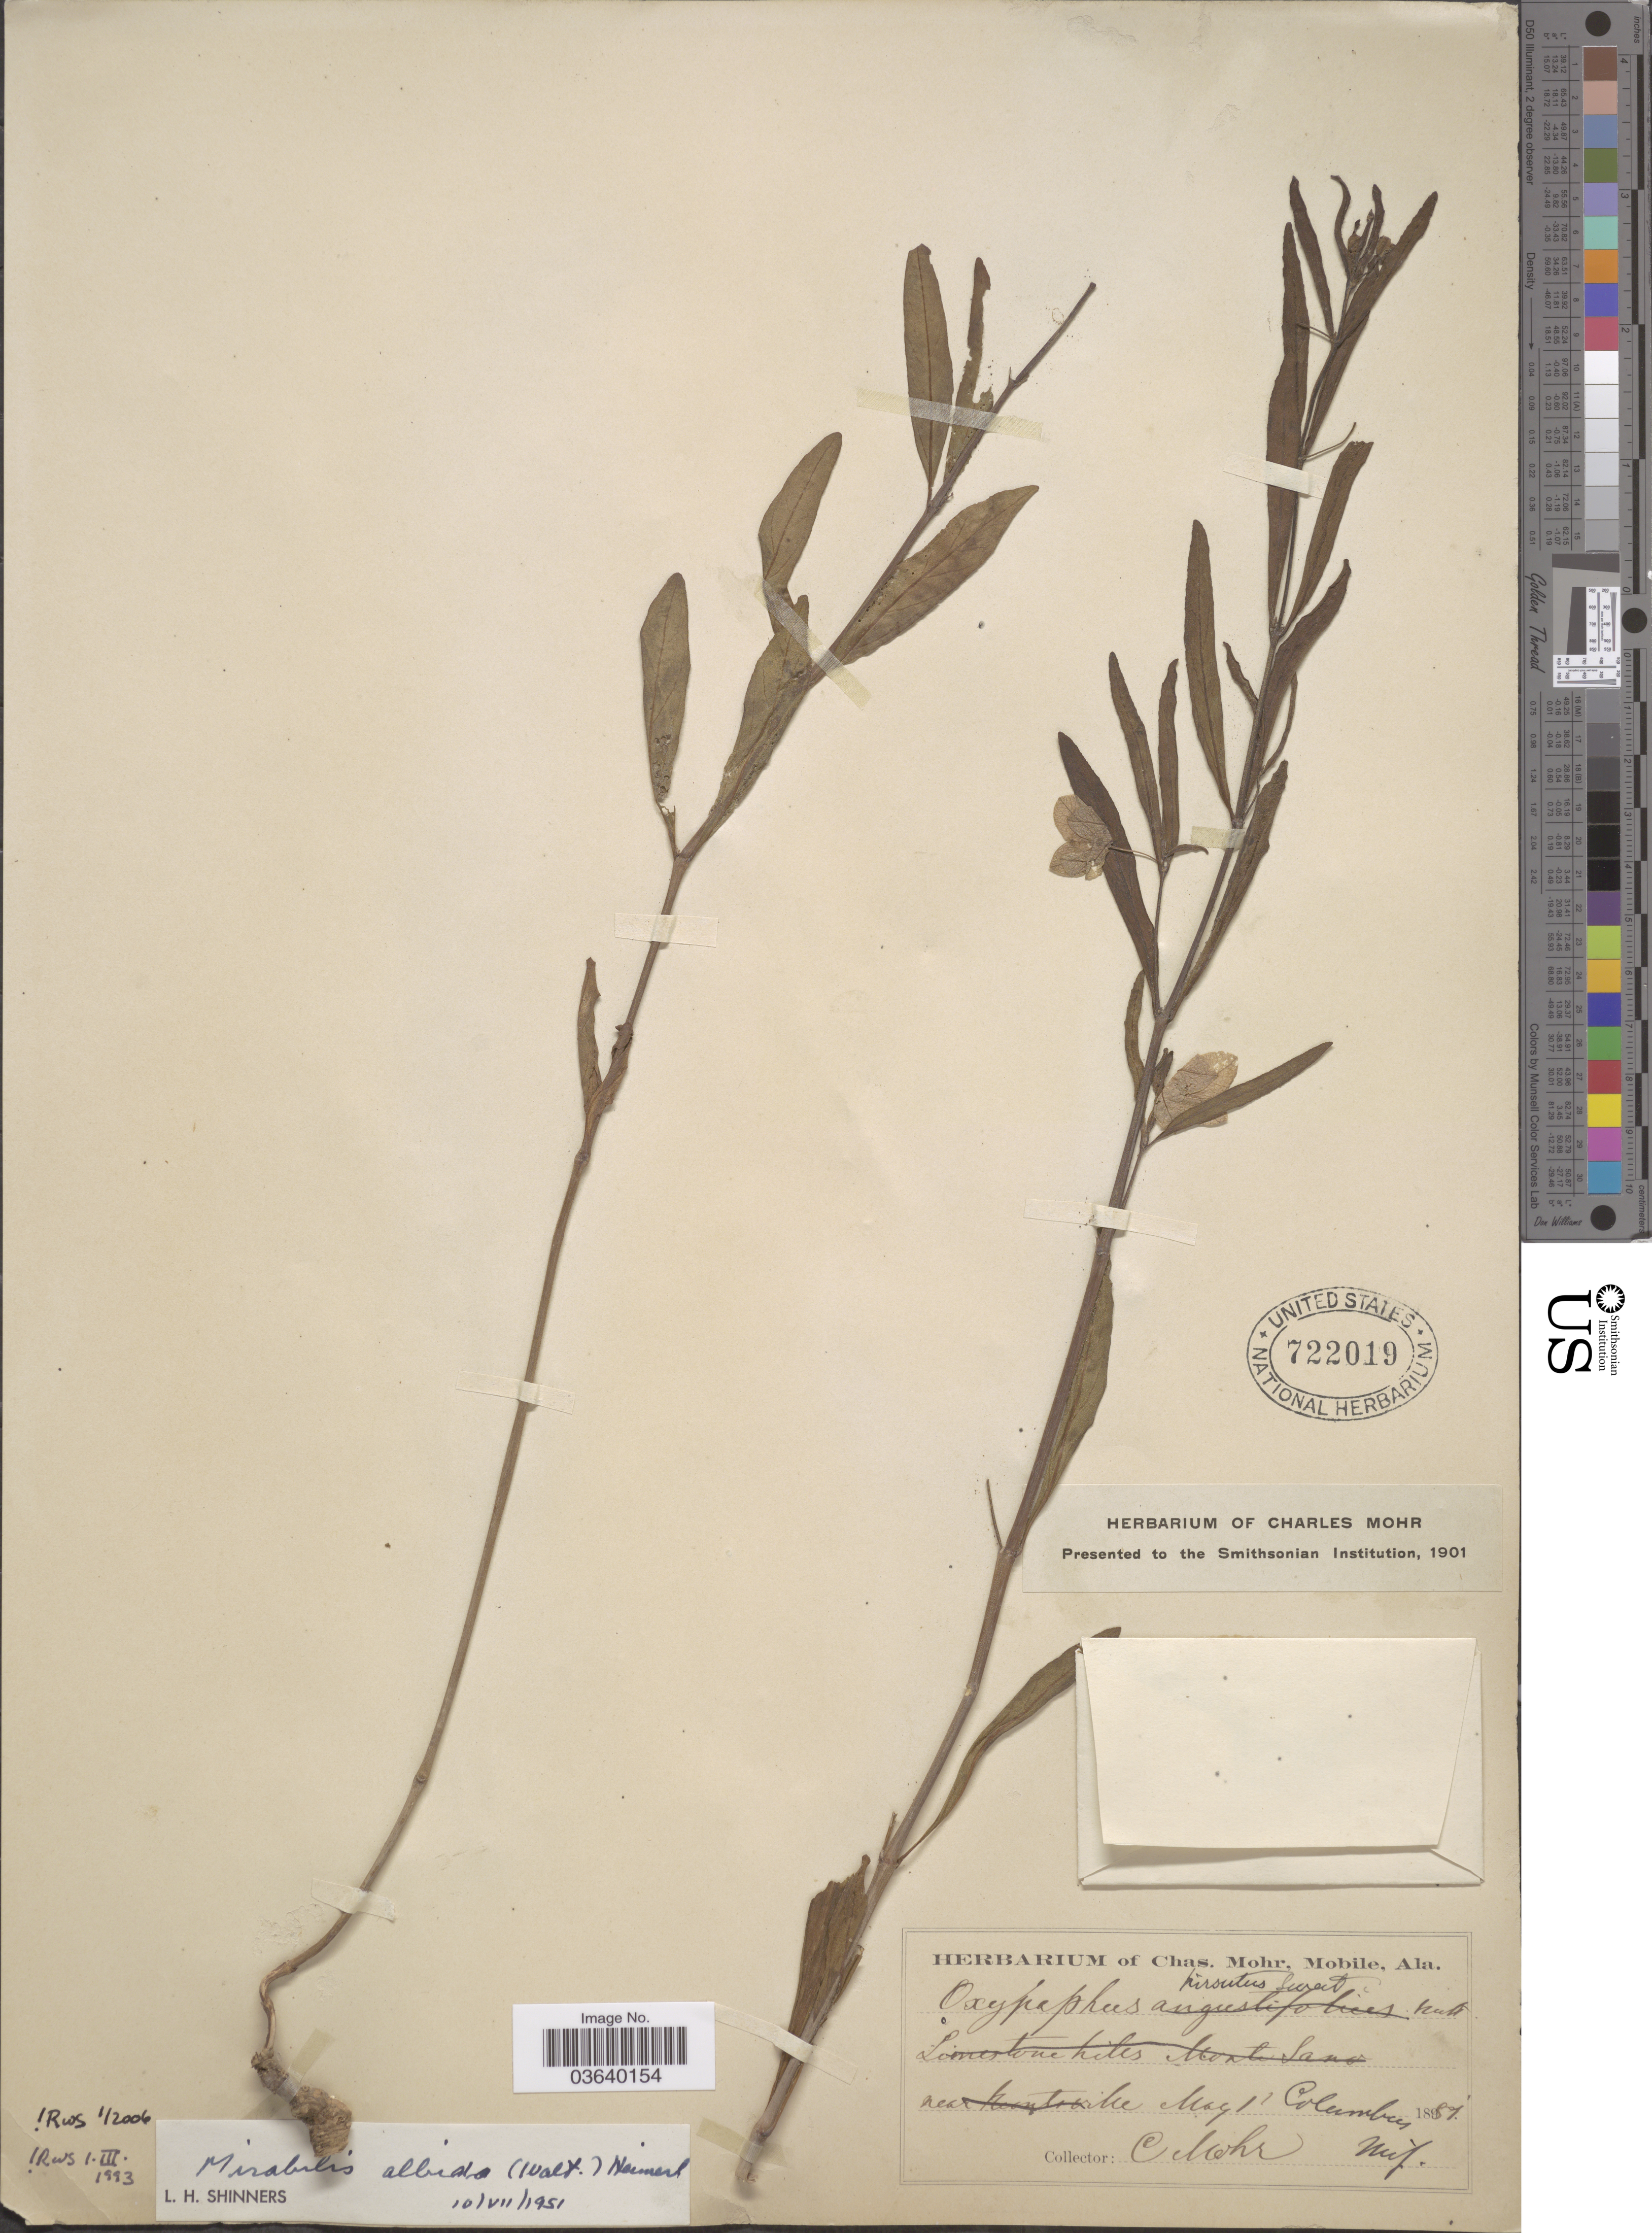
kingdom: Plantae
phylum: Tracheophyta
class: Magnoliopsida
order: Caryophyllales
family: Nyctaginaceae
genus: Mirabilis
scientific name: Mirabilis albida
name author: (Walter) Heimerl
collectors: Mohr, C. T. (herbarium)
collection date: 1887-05-01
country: United States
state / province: Mississippi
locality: Columbus.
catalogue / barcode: US 722019